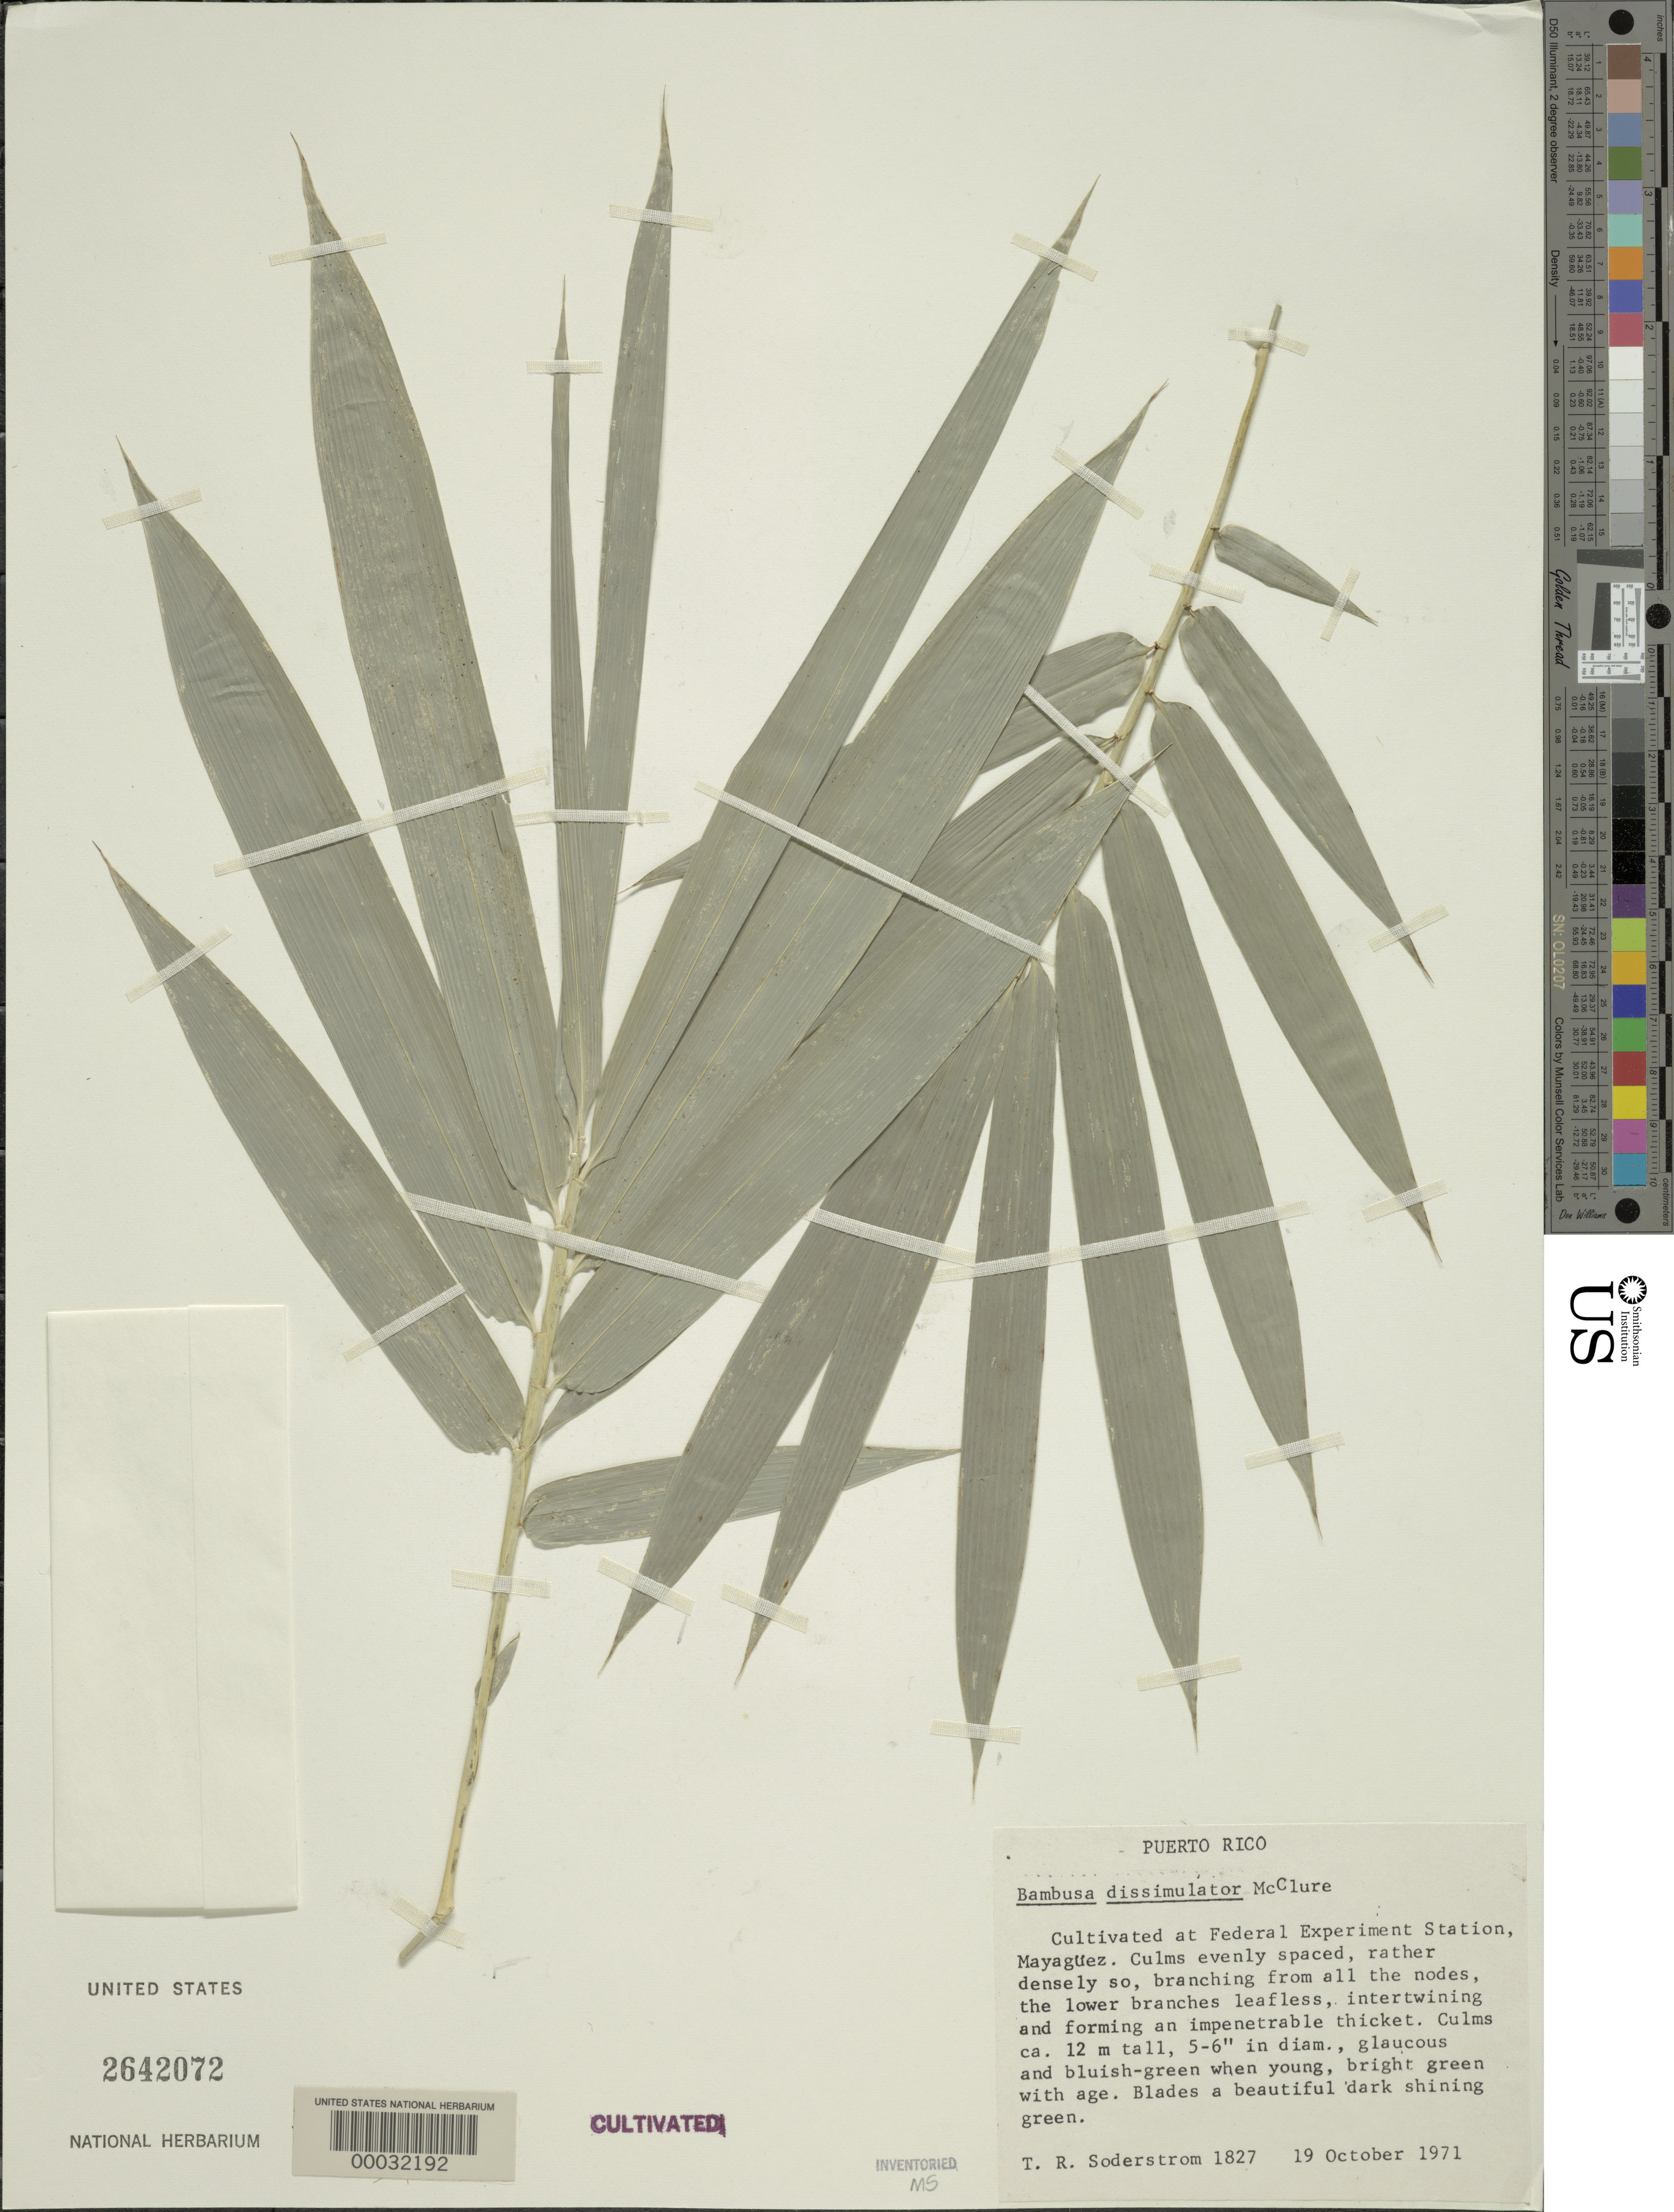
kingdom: Plantae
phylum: Tracheophyta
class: Liliopsida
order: Poales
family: Poaceae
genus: Bambusa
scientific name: Bambusa dissimulator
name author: McClure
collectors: T. R. Soderstrom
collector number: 1827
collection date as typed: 19 Oct 1971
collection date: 1971-10-19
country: Puerto Rico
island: Greater Antilles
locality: Federal experimental station-mayaguez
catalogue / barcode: US 2642072